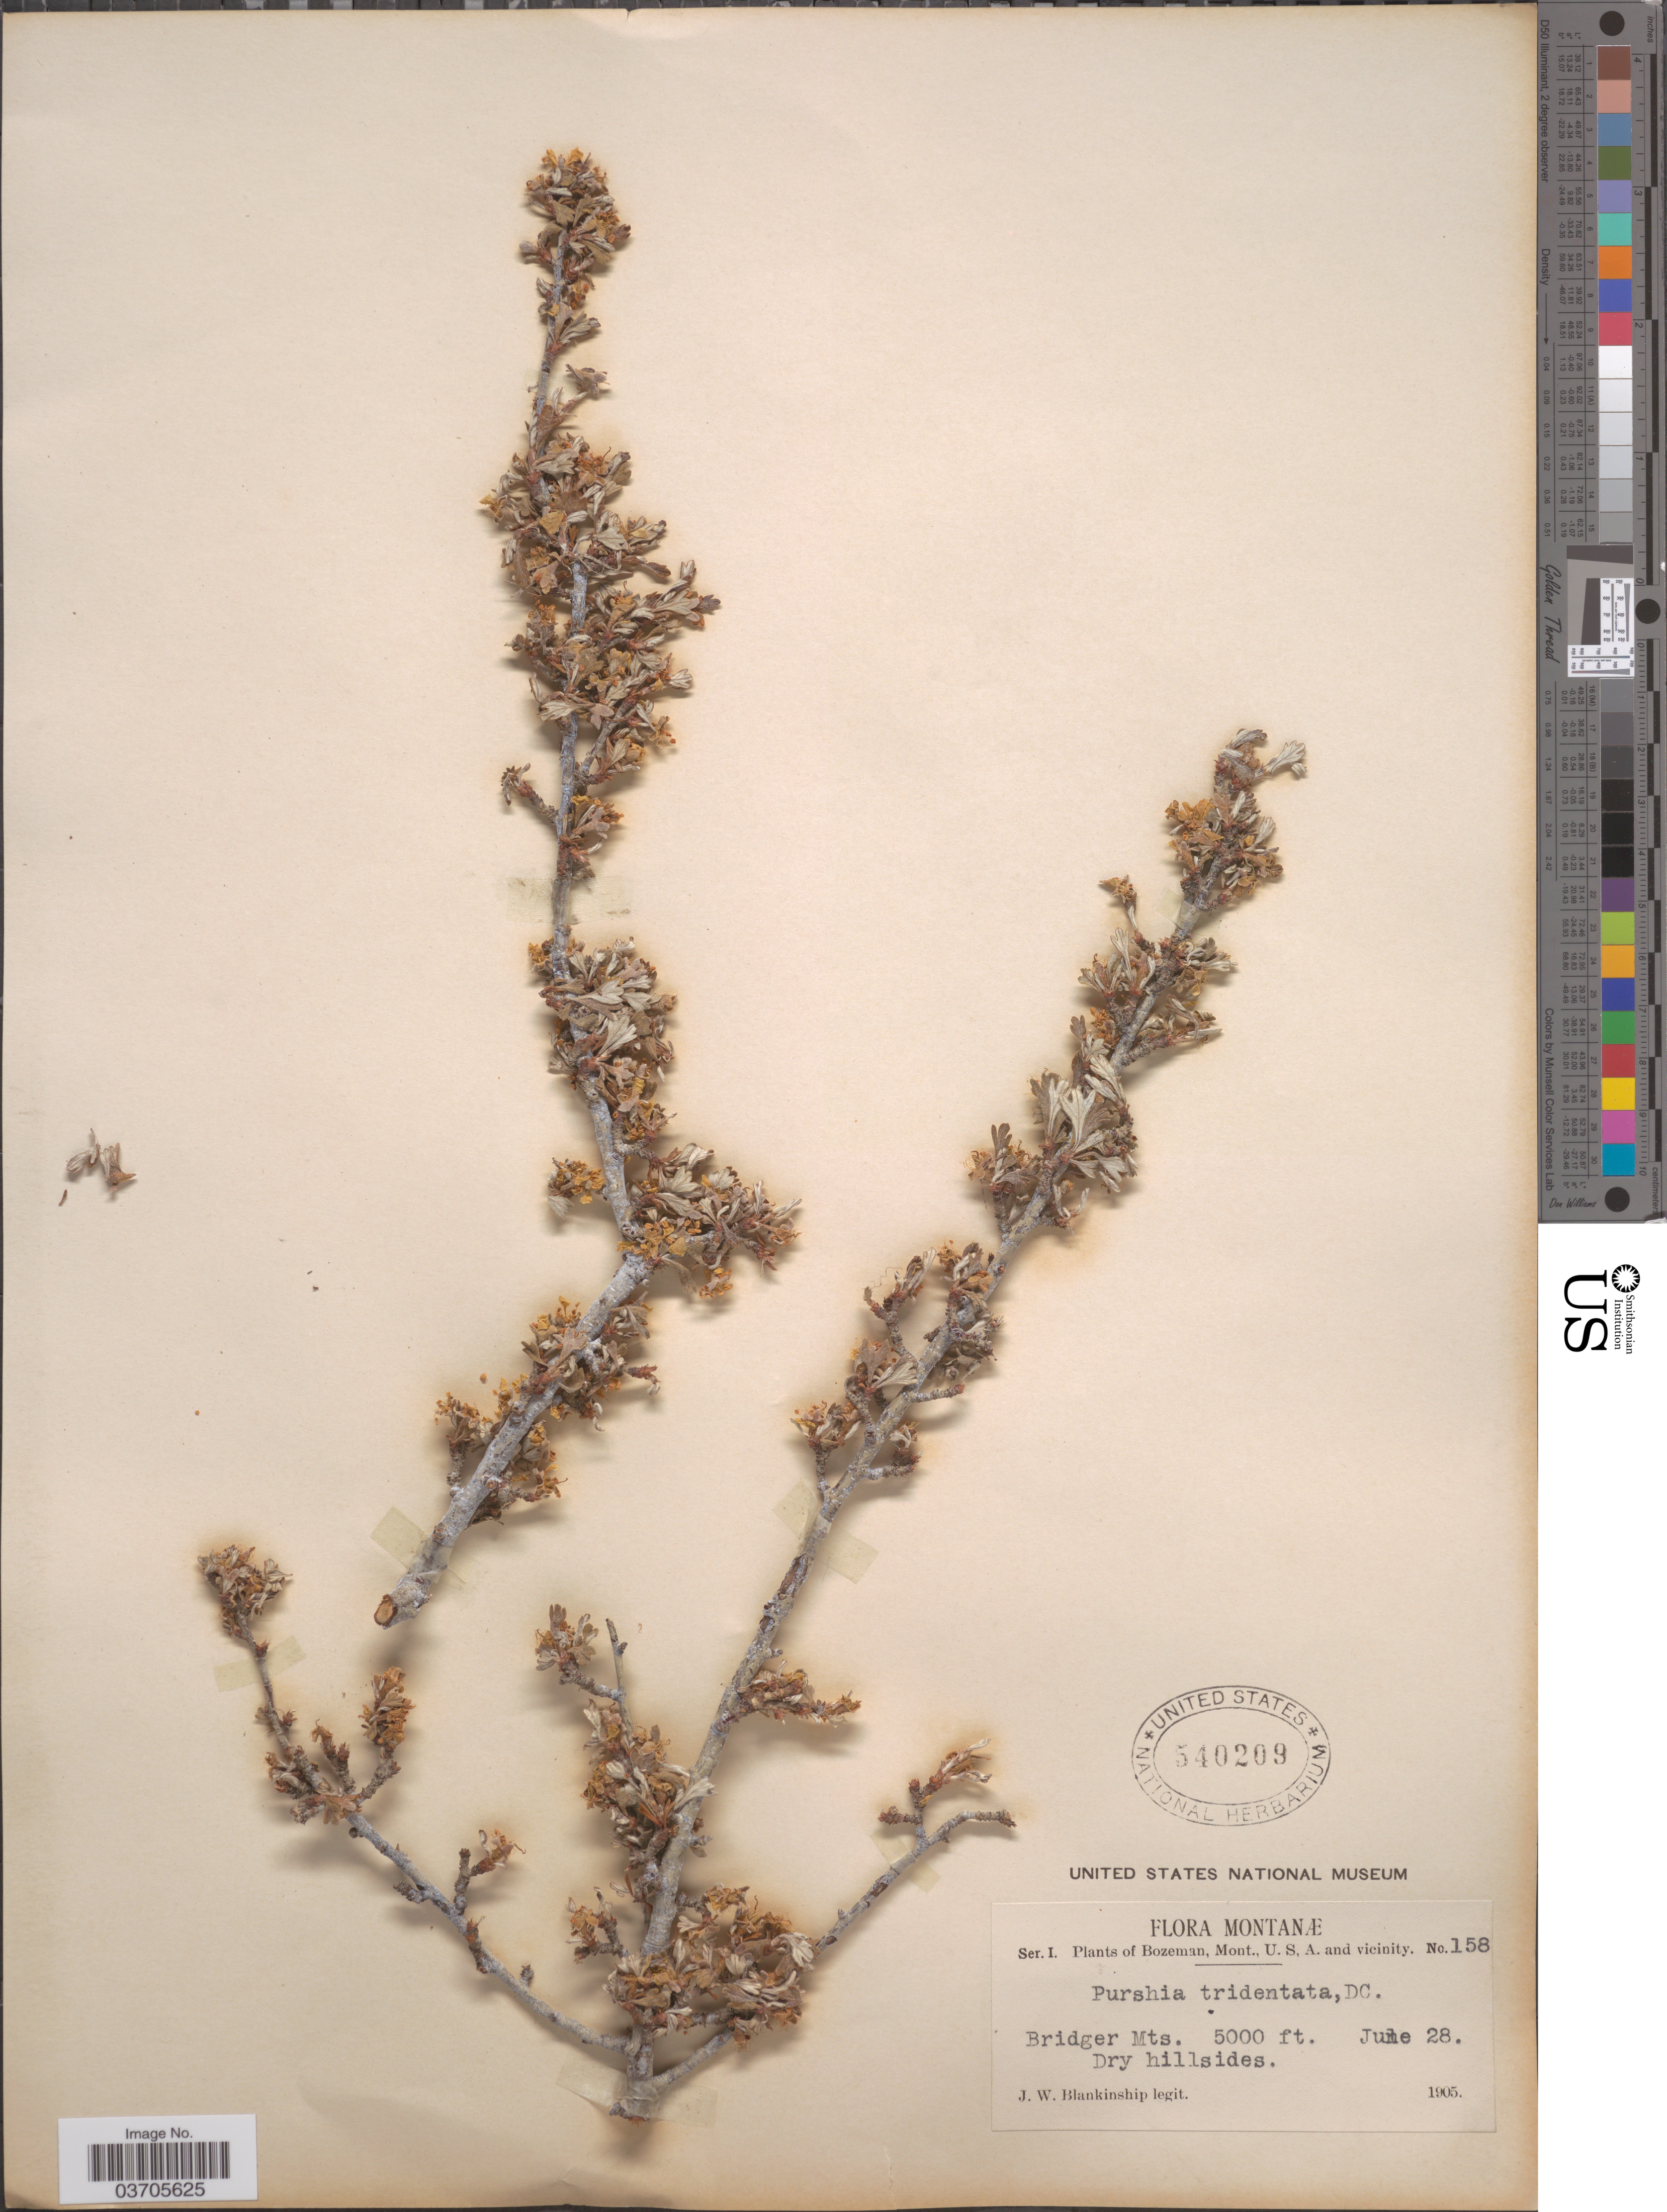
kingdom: Plantae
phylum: Tracheophyta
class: Magnoliopsida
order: Rosales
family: Rosaceae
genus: Purshia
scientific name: Purshia tridentata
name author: (Pursh) DC.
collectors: J. W. Blankinship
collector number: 158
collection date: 1905-06-28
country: United States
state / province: Montana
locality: Bozeman, and vicinity. Bridger Mts.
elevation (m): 1524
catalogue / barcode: US 540209